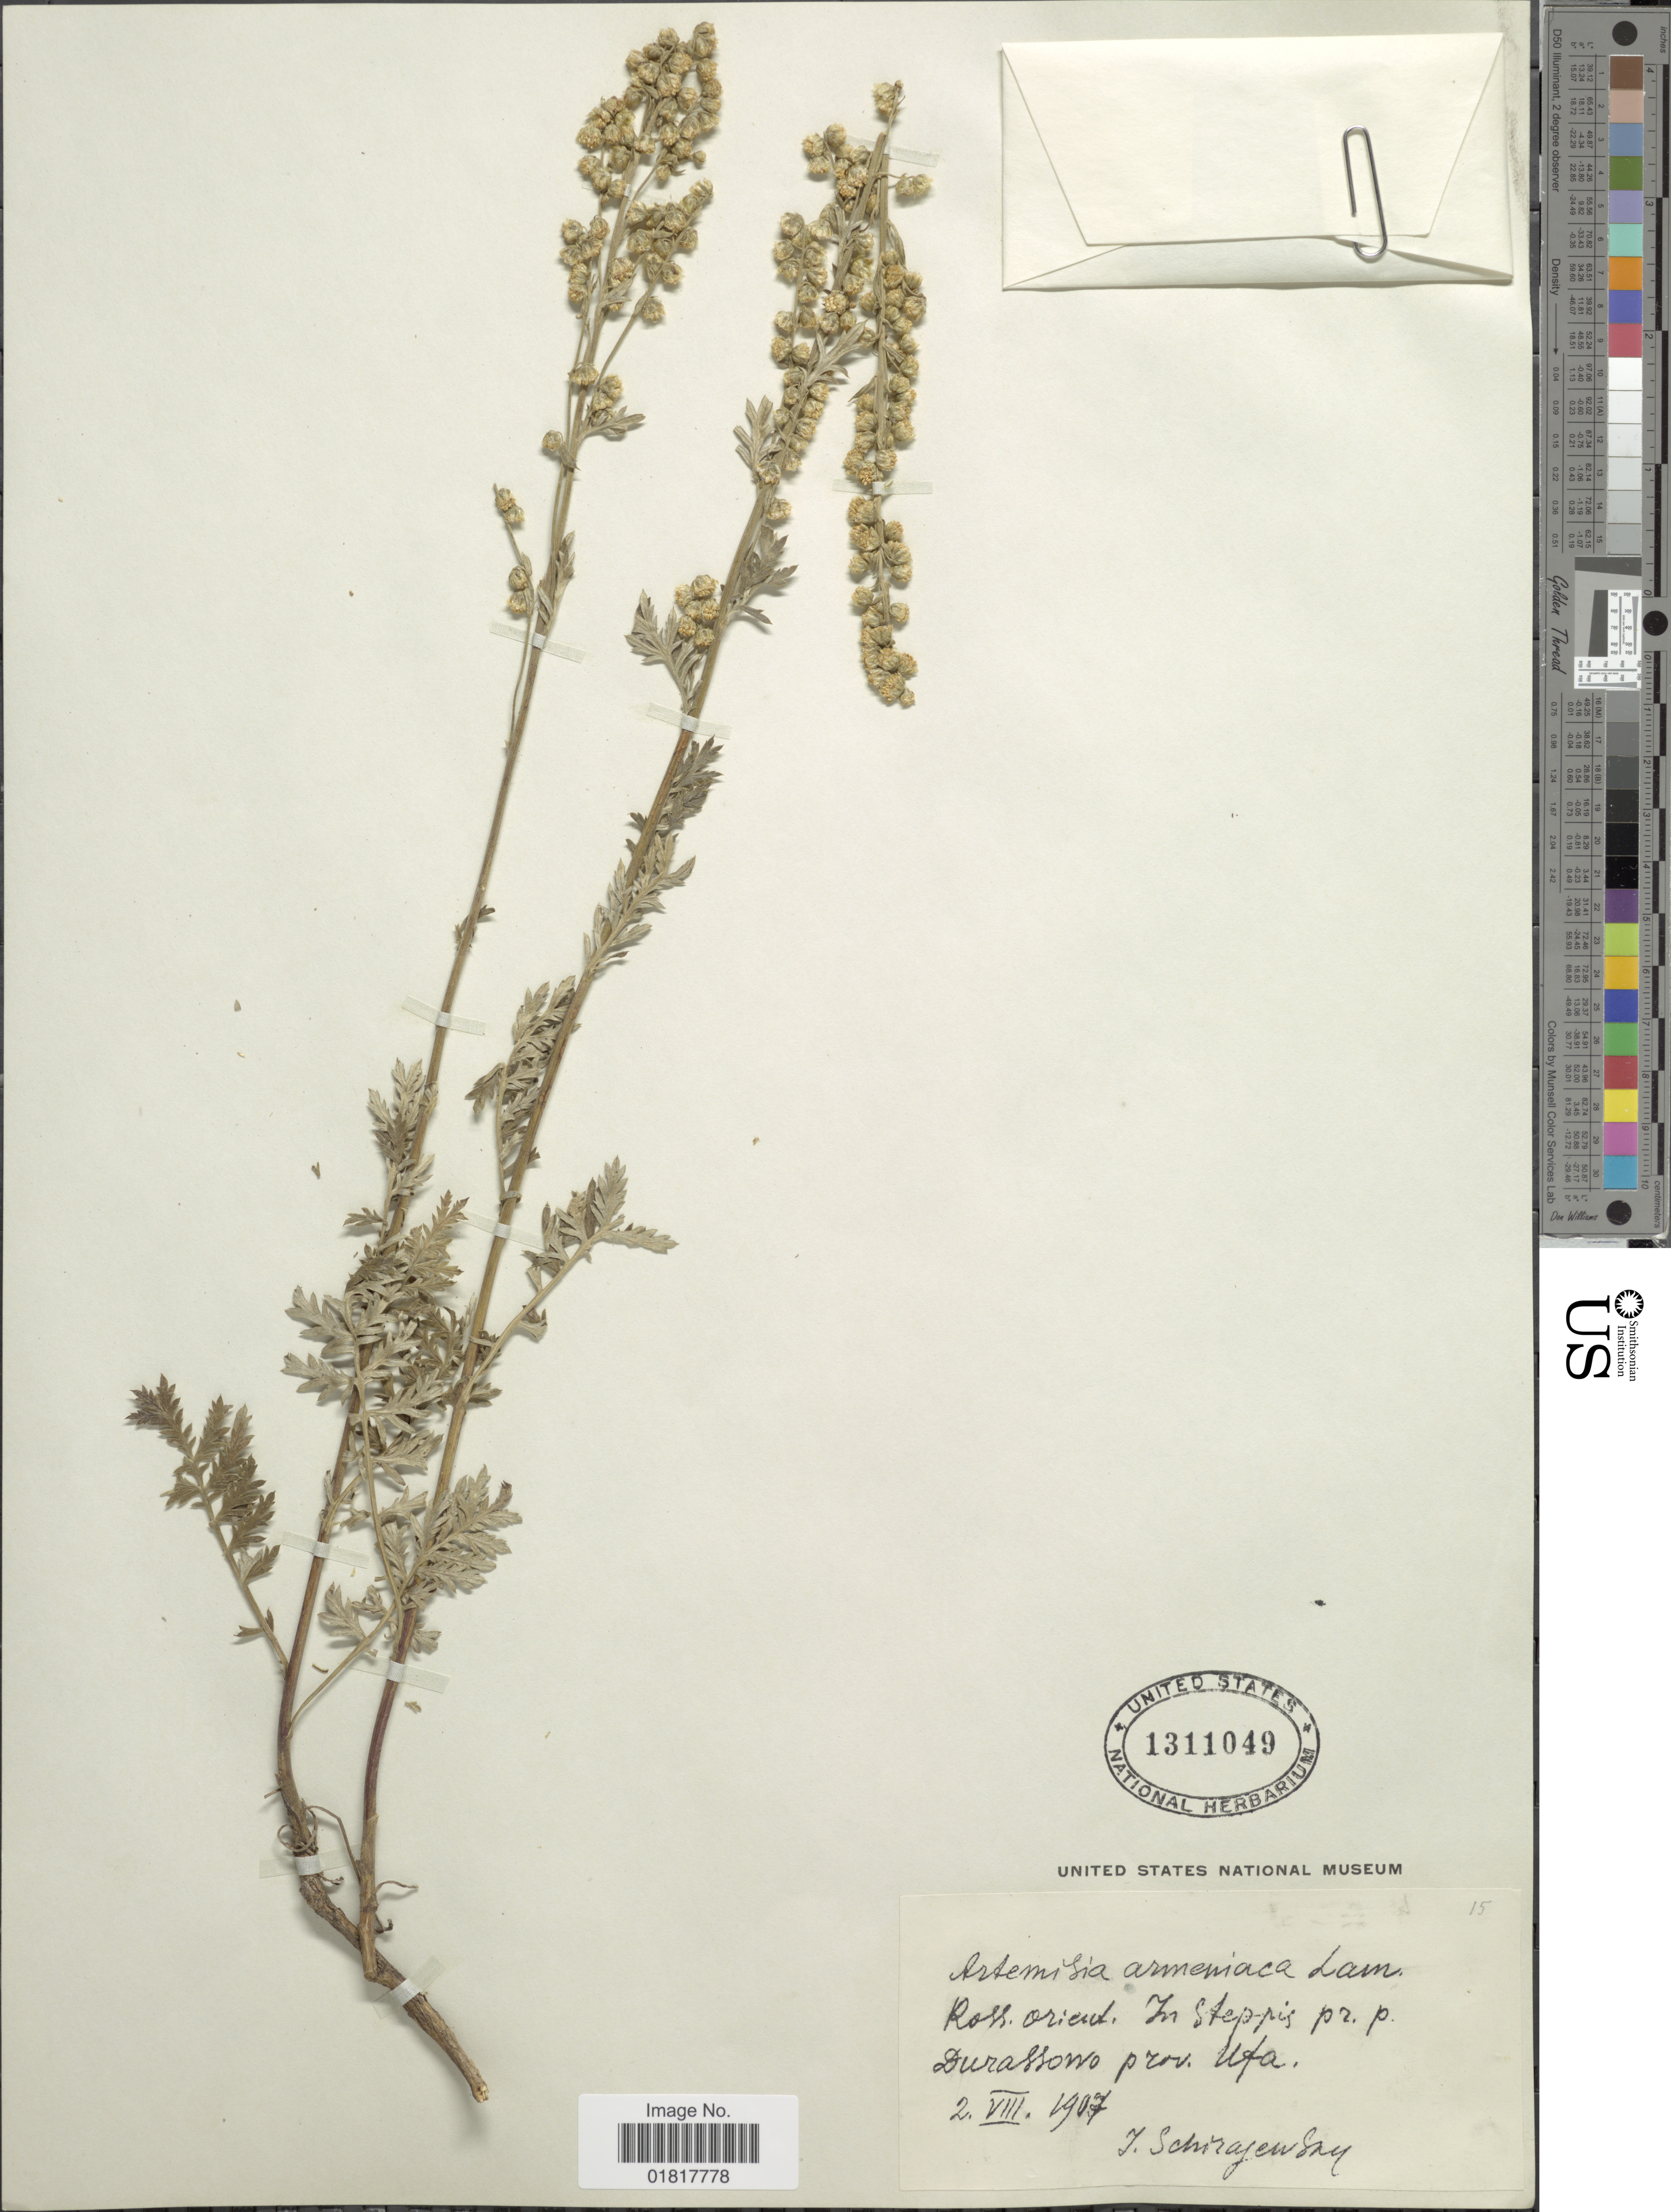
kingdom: Plantae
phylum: Tracheophyta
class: Magnoliopsida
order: Asterales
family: Asteraceae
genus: Artemisia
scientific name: Artemisia arenaria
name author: DC.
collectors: I. Schiraevsky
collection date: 1907-08-02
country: Russian Federation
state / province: Bashkortostan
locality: Ross. orient. In steppis pr. p. Durasovo, prov. Ufa.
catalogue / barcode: US 1311049